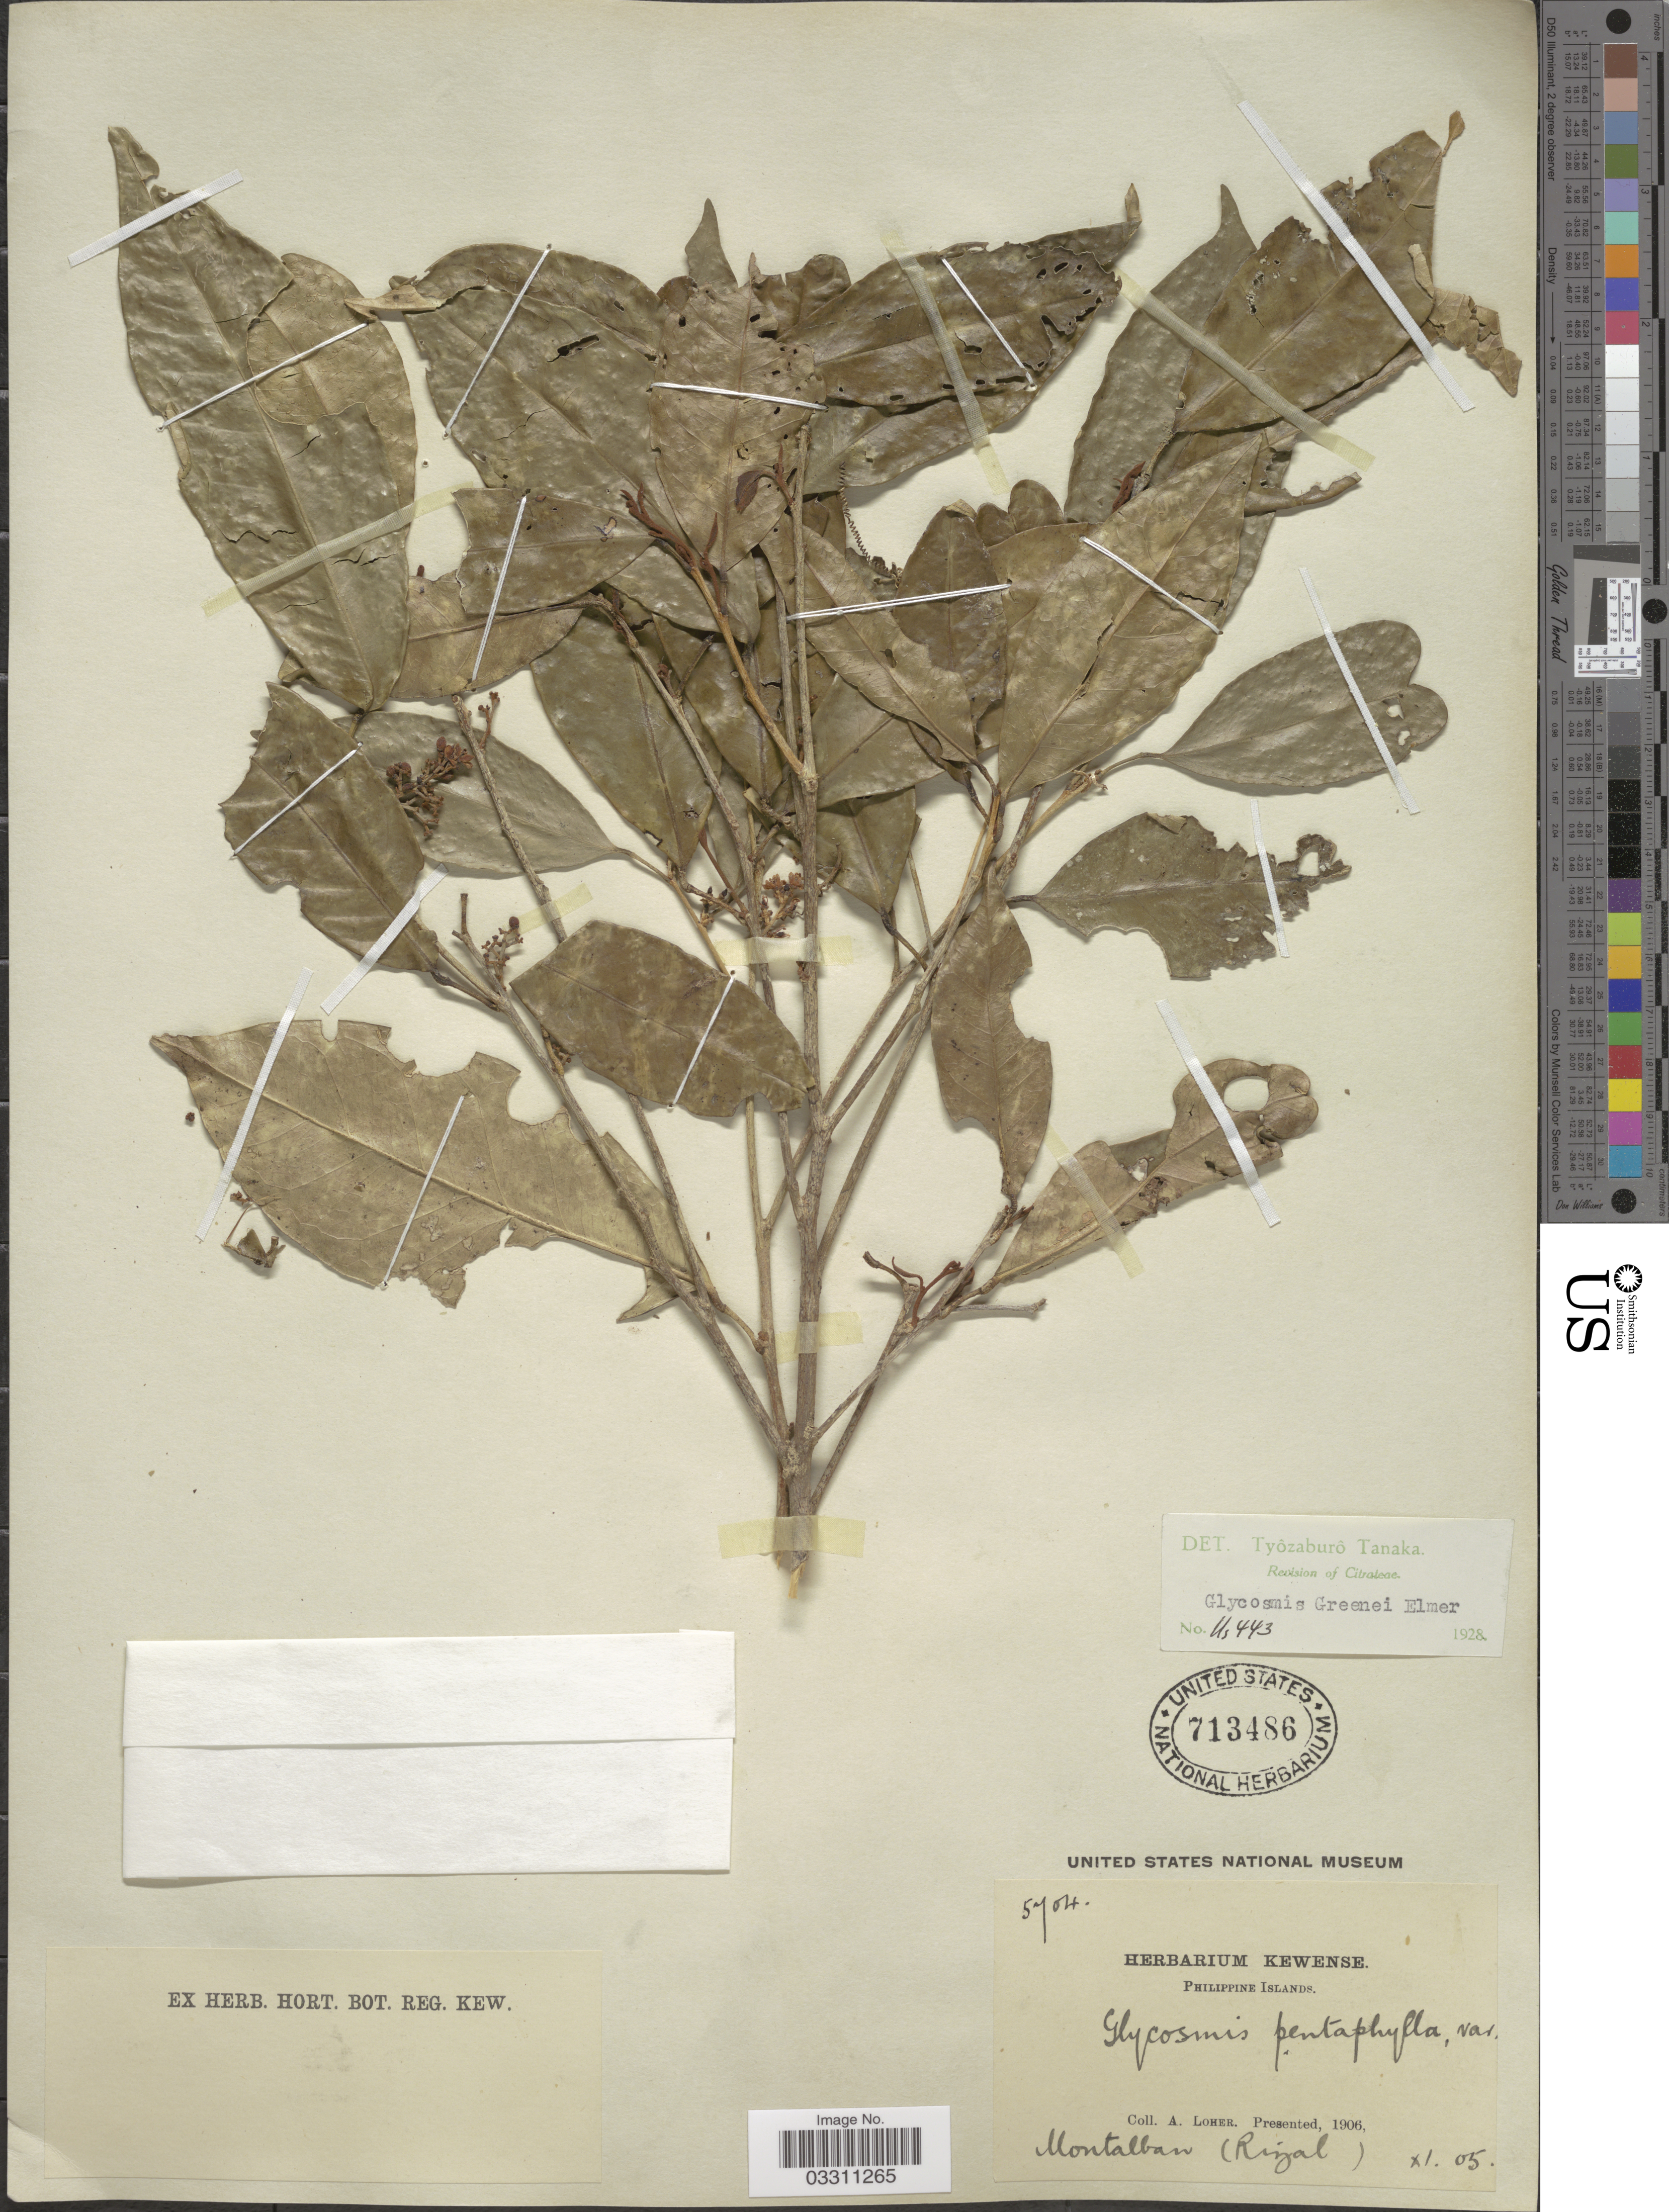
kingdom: Plantae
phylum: Tracheophyta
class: Magnoliopsida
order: Sapindales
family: Rutaceae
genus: Glycosmis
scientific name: Glycosmis greenei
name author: Elmer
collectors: A. Loher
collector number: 5704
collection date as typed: Transcribed d/m/y: /11/5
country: Philippines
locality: Philippine Islands. Montalban (Rizal).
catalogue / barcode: US 713486